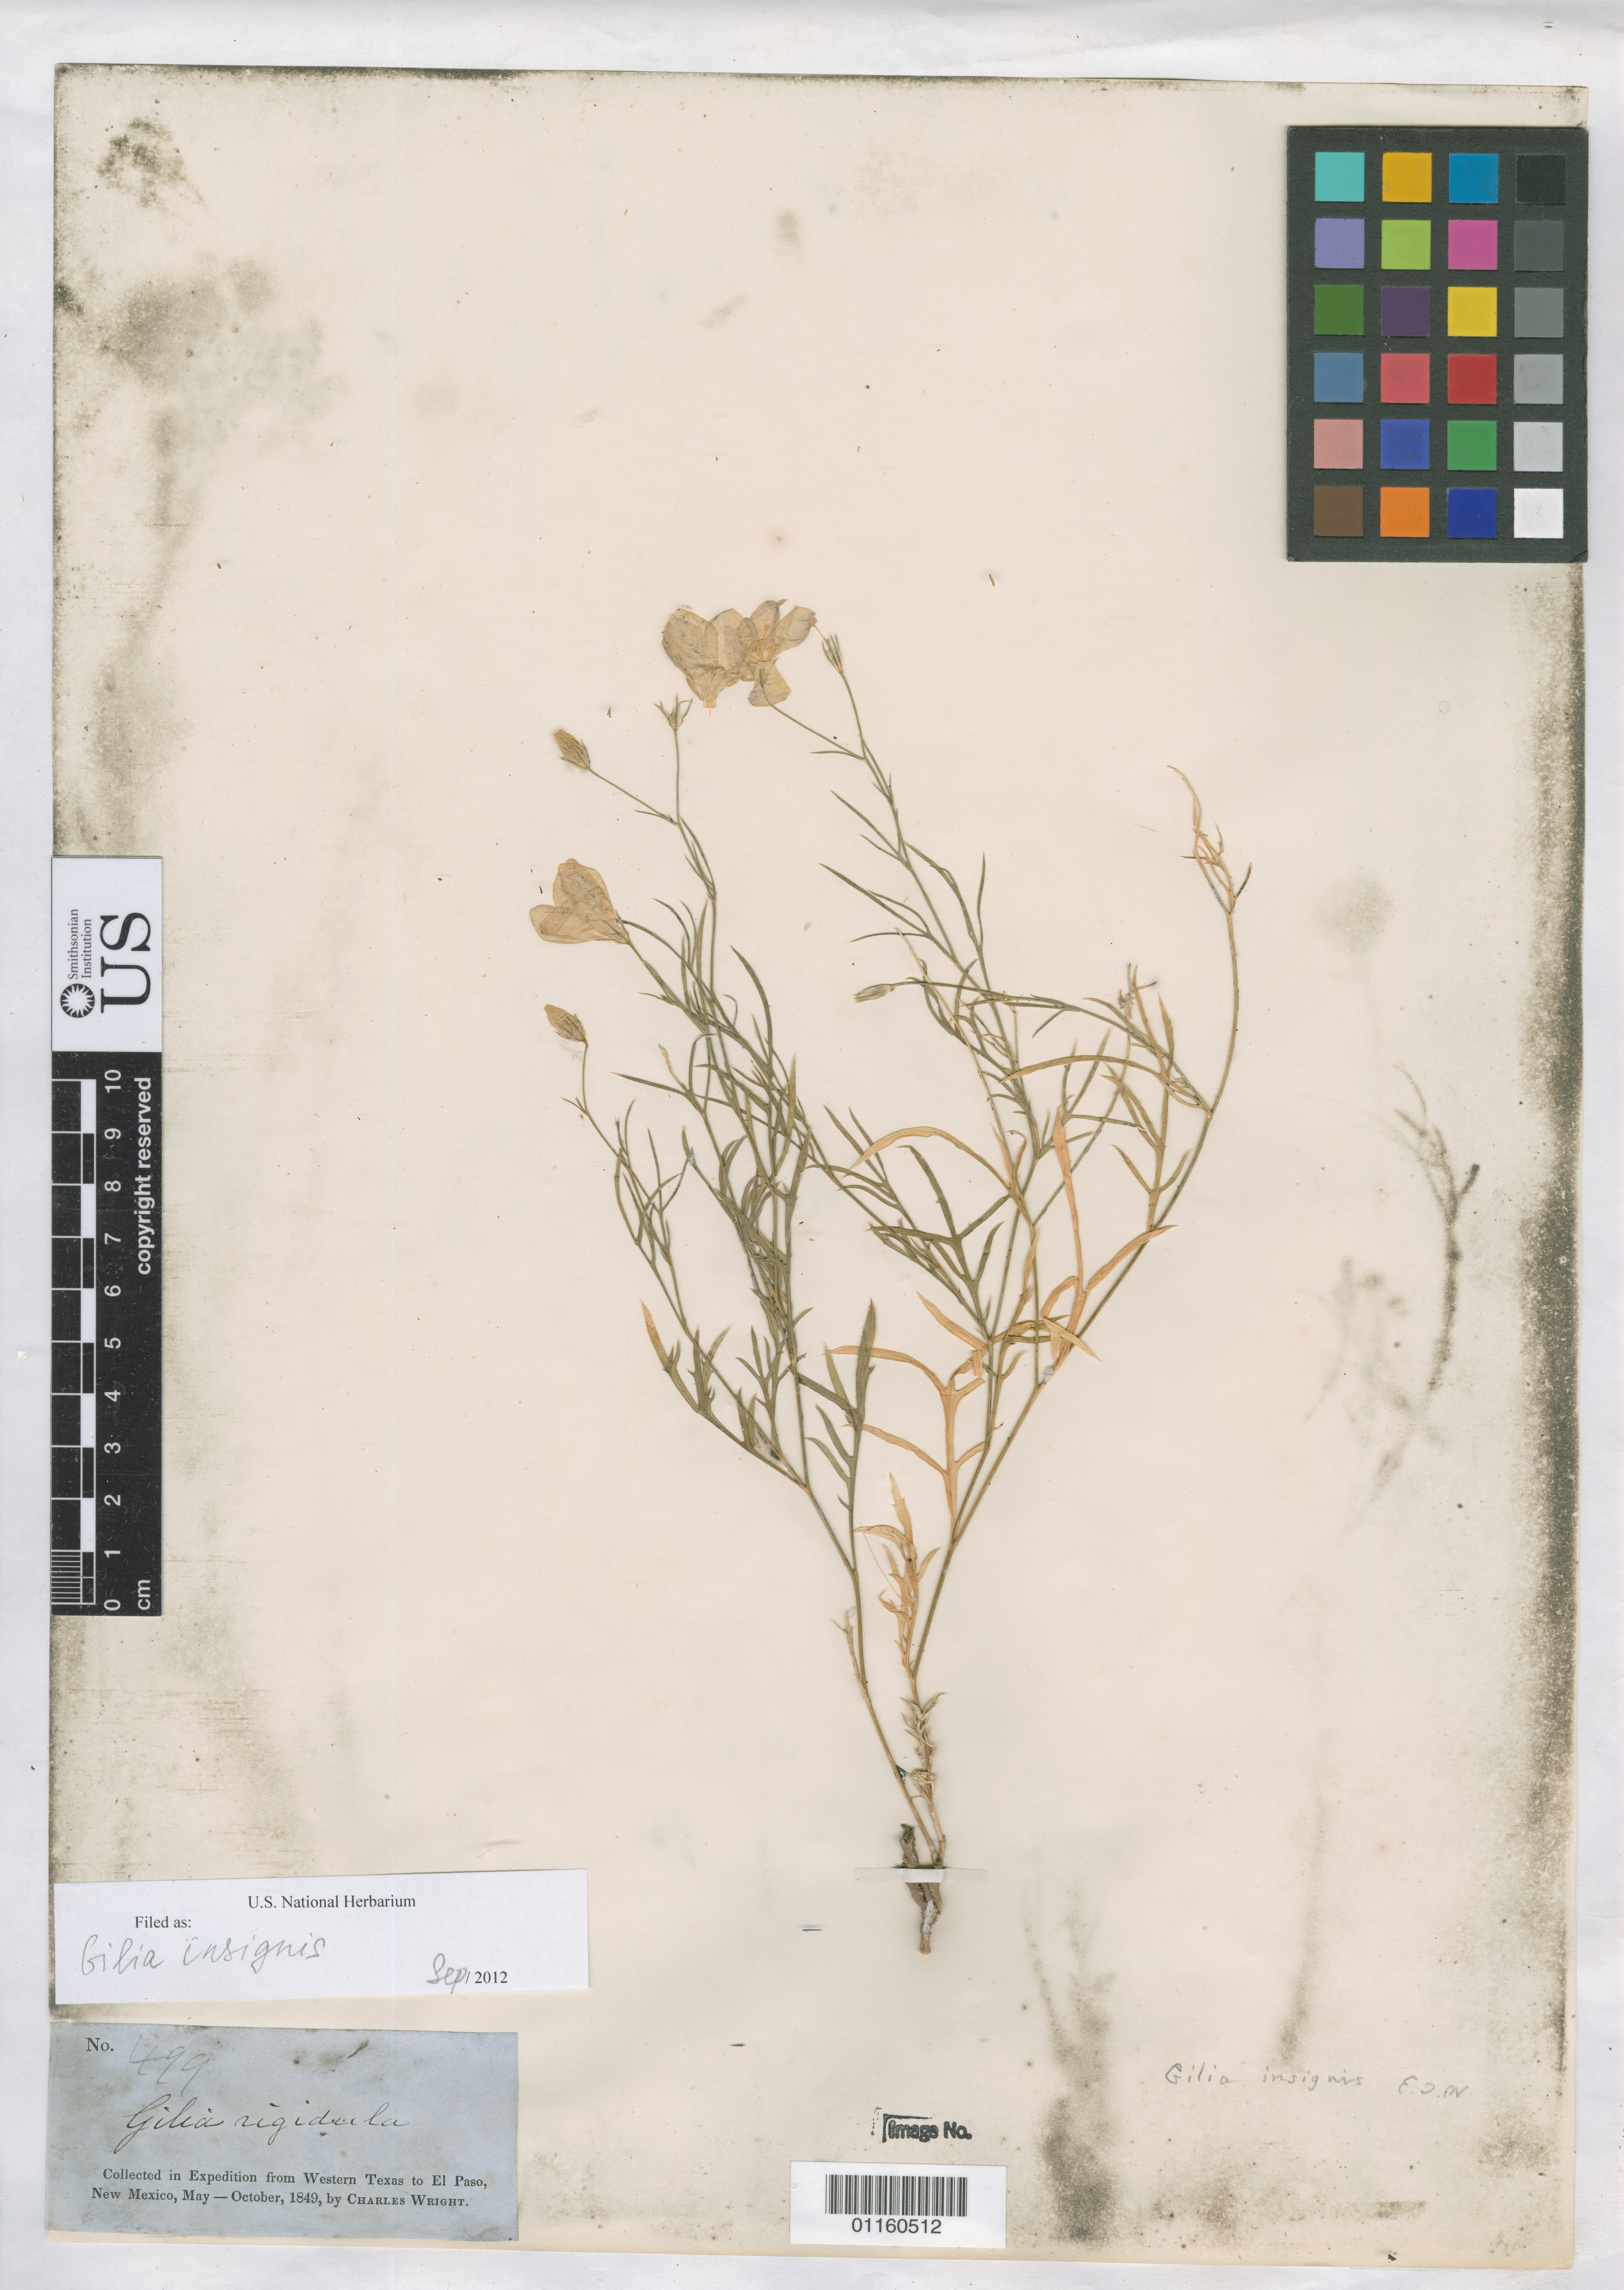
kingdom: Plantae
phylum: Tracheophyta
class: Magnoliopsida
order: Ericales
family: Polemoniaceae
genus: Giliastrum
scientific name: Giliastrum insigne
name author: (Brand) J.M. Porter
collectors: C. Wright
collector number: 499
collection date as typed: May 1849 to -- Oct 1849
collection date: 1849-05/1849-10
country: United States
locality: From Western Texas to El Paso, New Mexico